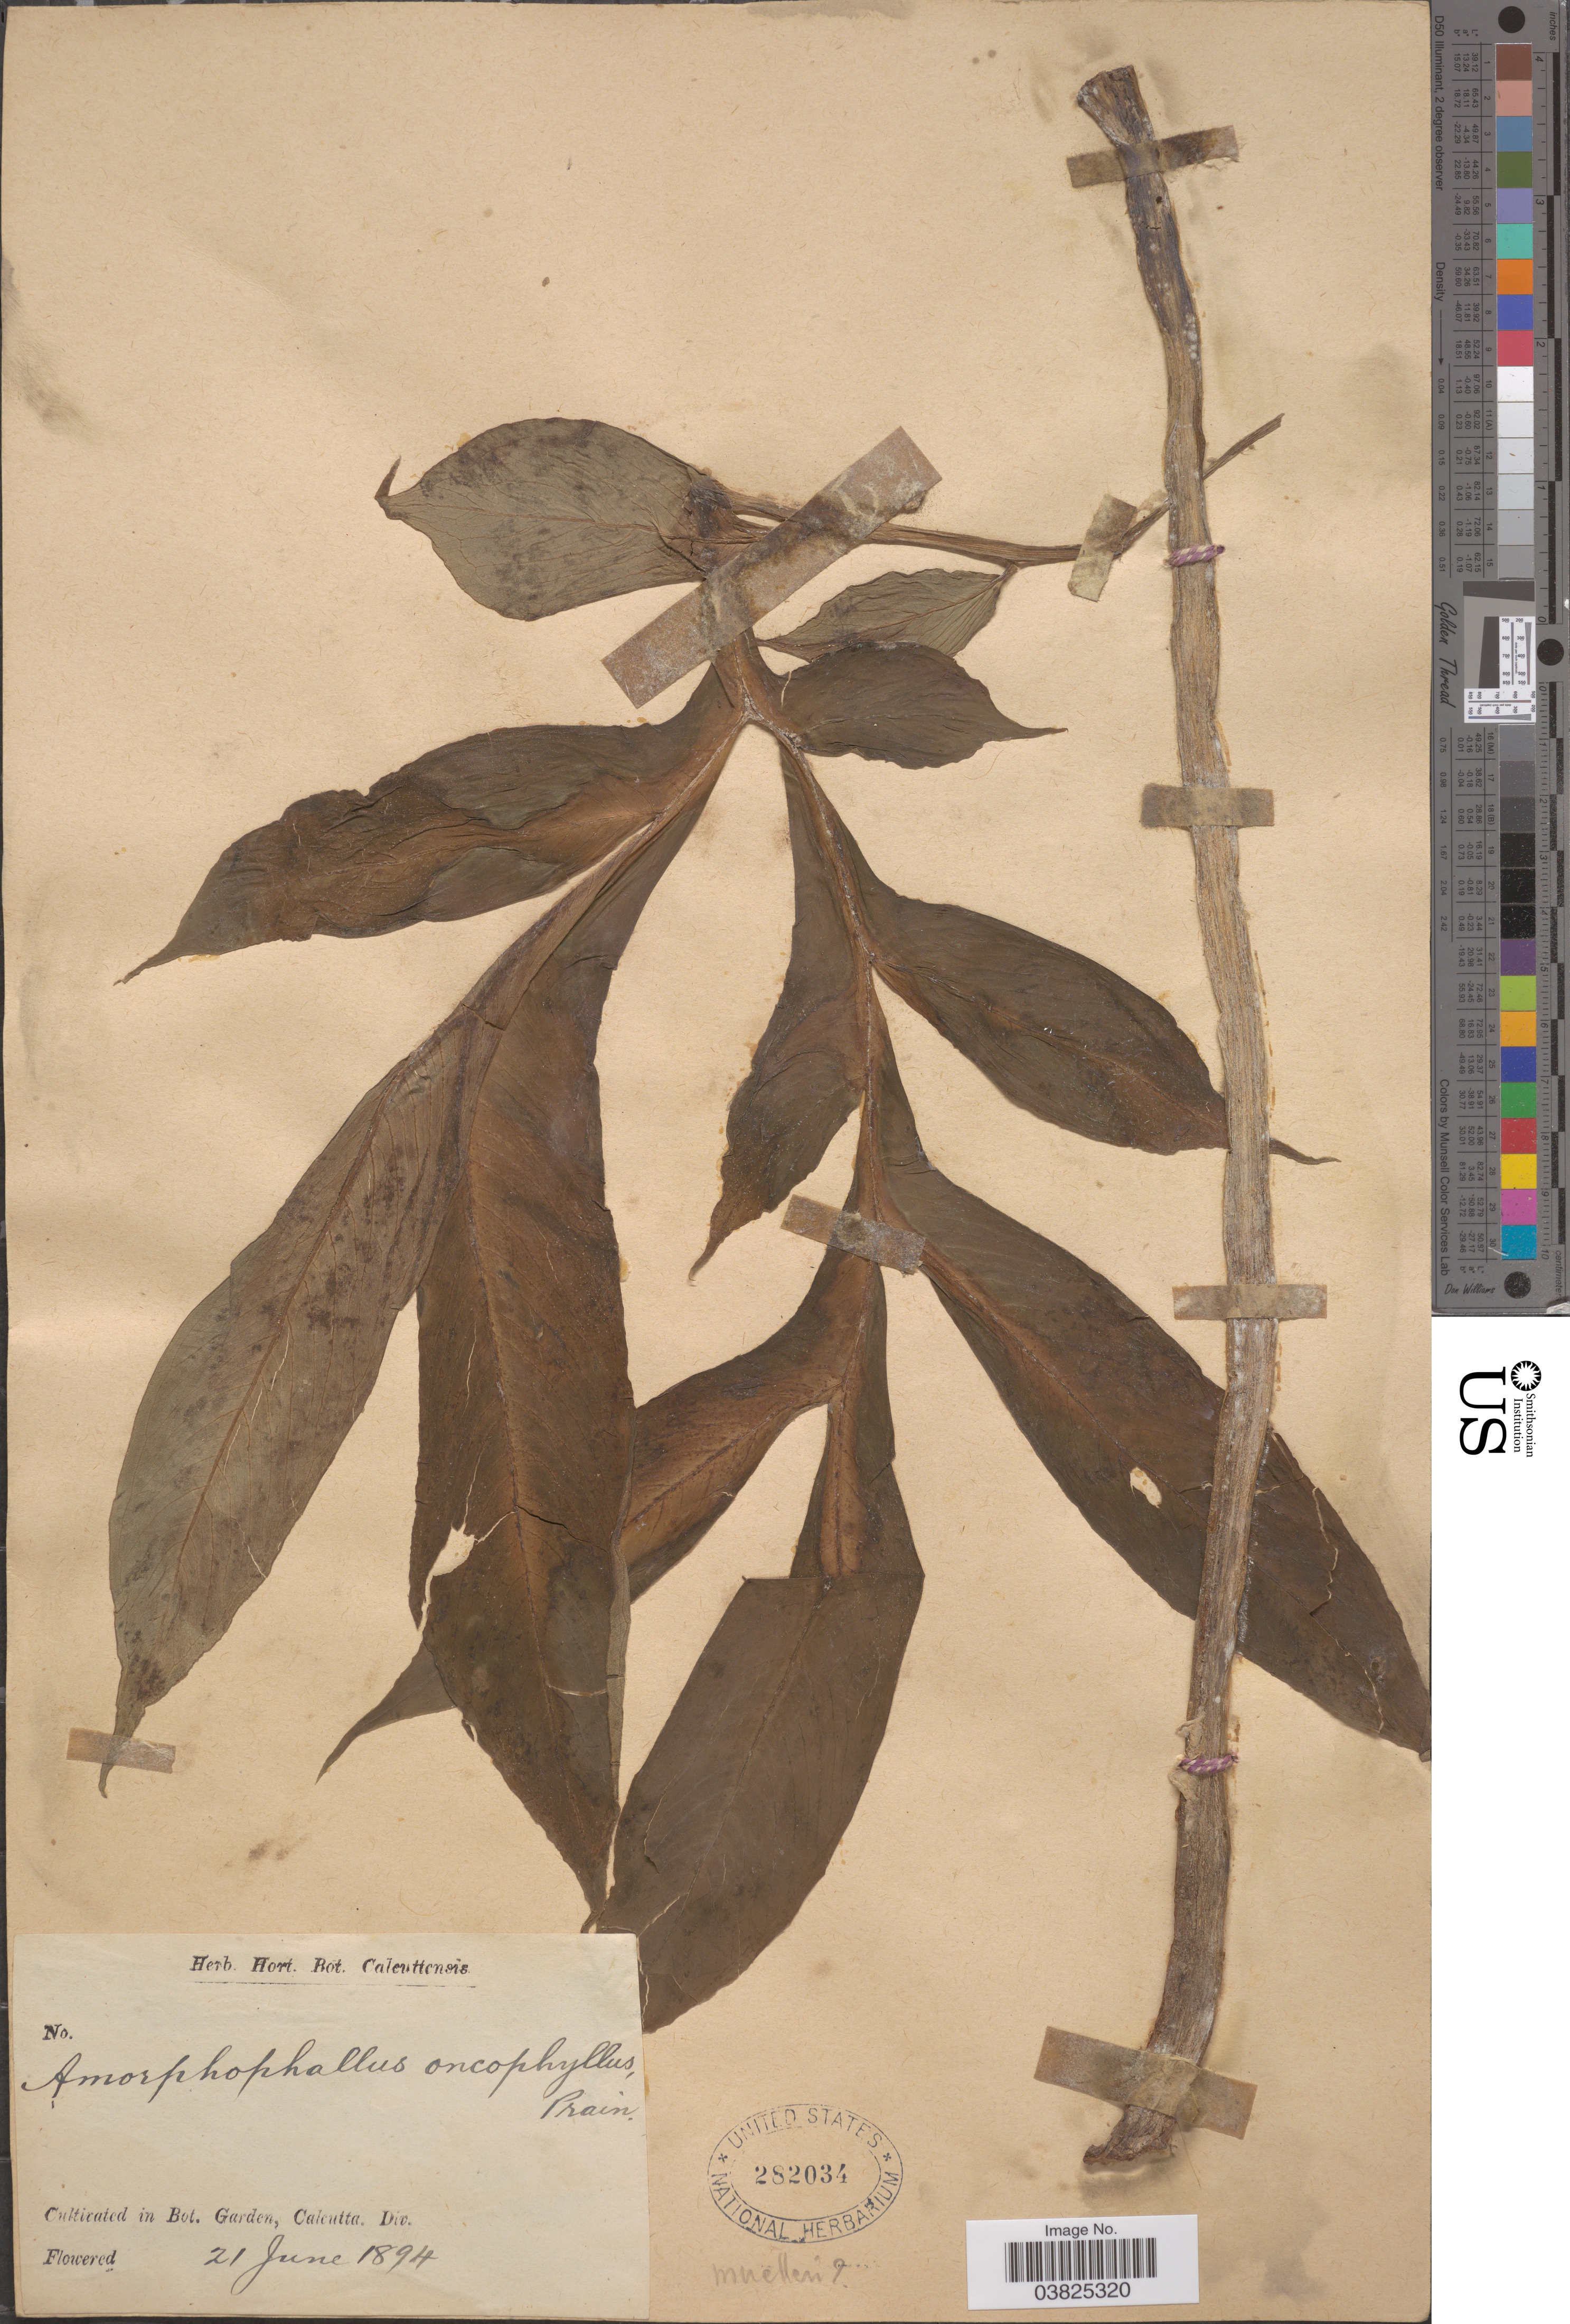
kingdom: Plantae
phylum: Tracheophyta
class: Liliopsida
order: Alismatales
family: Araceae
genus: Amorphophallus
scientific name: Amorphophallus muelleri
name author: Blume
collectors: ex herb. horti Calcuttensis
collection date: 1894-06-21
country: India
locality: In Bot. Garden, Calcutta. Div.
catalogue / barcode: US 282034